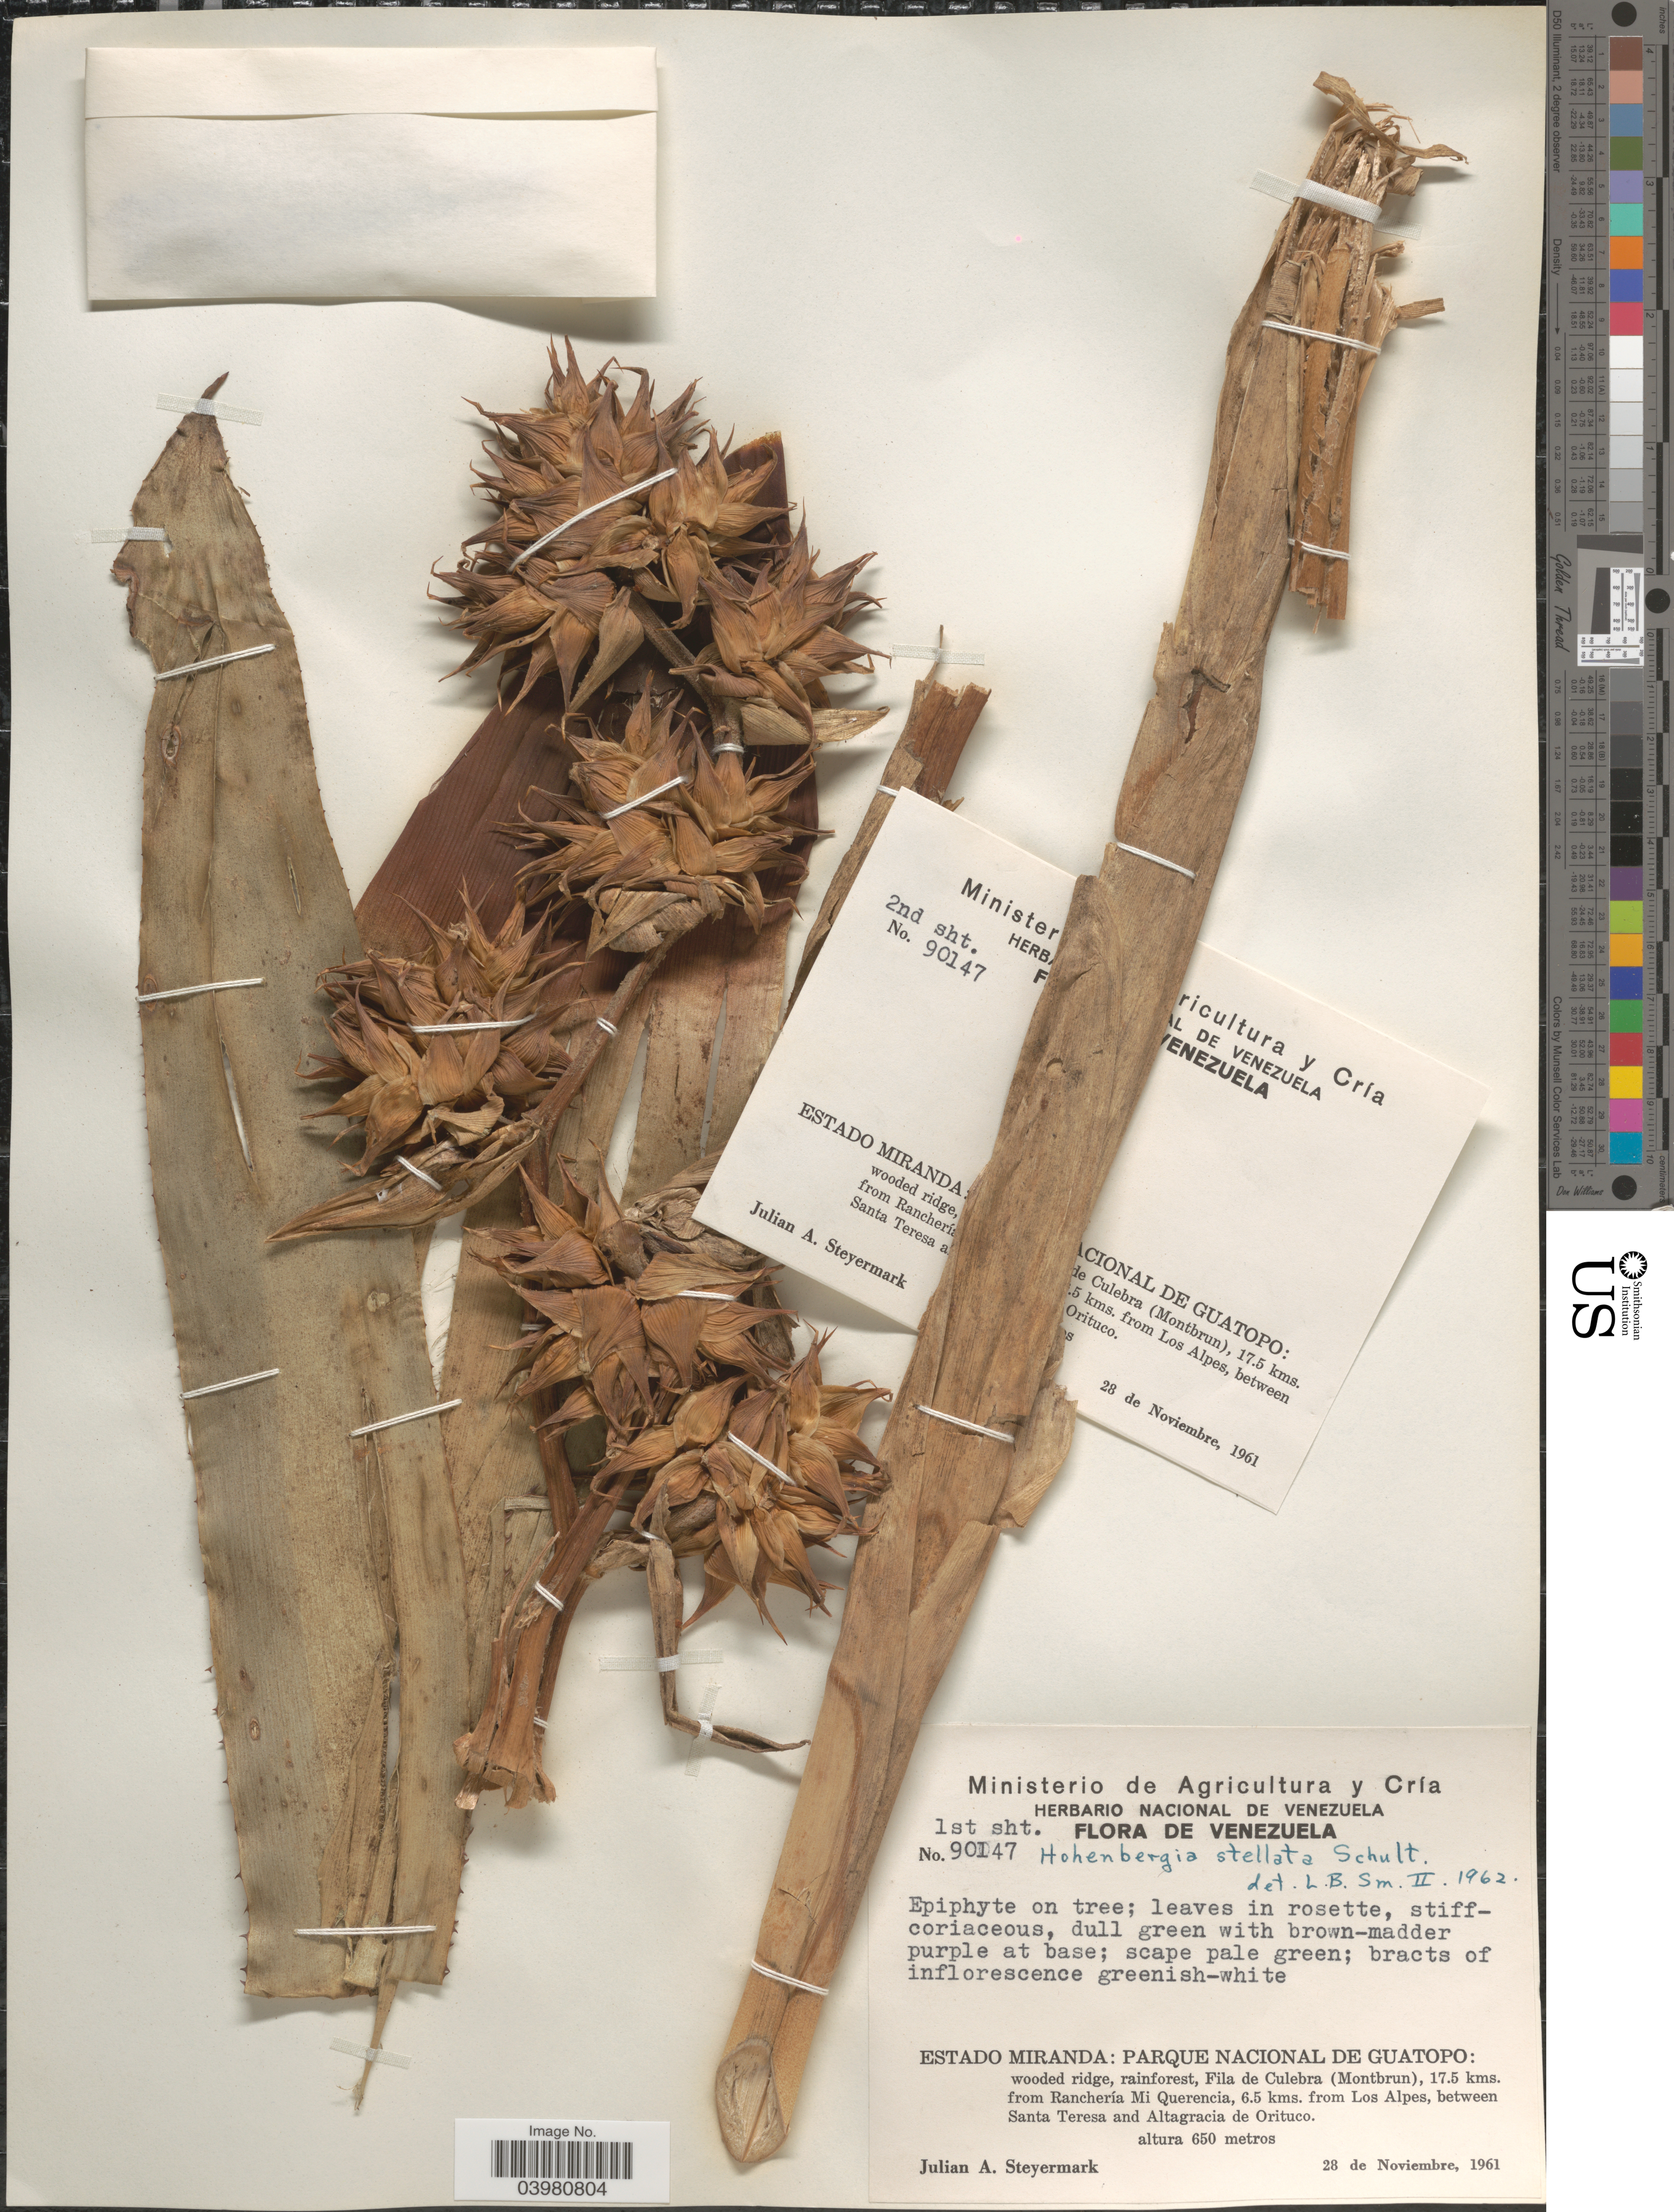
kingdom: Plantae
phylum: Tracheophyta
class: Liliopsida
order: Poales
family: Bromeliaceae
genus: Hohenbergia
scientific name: Hohenbergia stellata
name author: Schult. & Schult. f.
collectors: J. Steyermark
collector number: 90147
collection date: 1961-11-28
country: Venezuela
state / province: Miranda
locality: Parque Nacional de Guatopo: wooded ridge, rainforest, Fila de Culebra (Montbrun), 17.5 kms. from Ranchería Mi Querencia, 6.5 kms. from Los Alpes, between Santa Teresa and Altagracia de Orituco.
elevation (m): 650